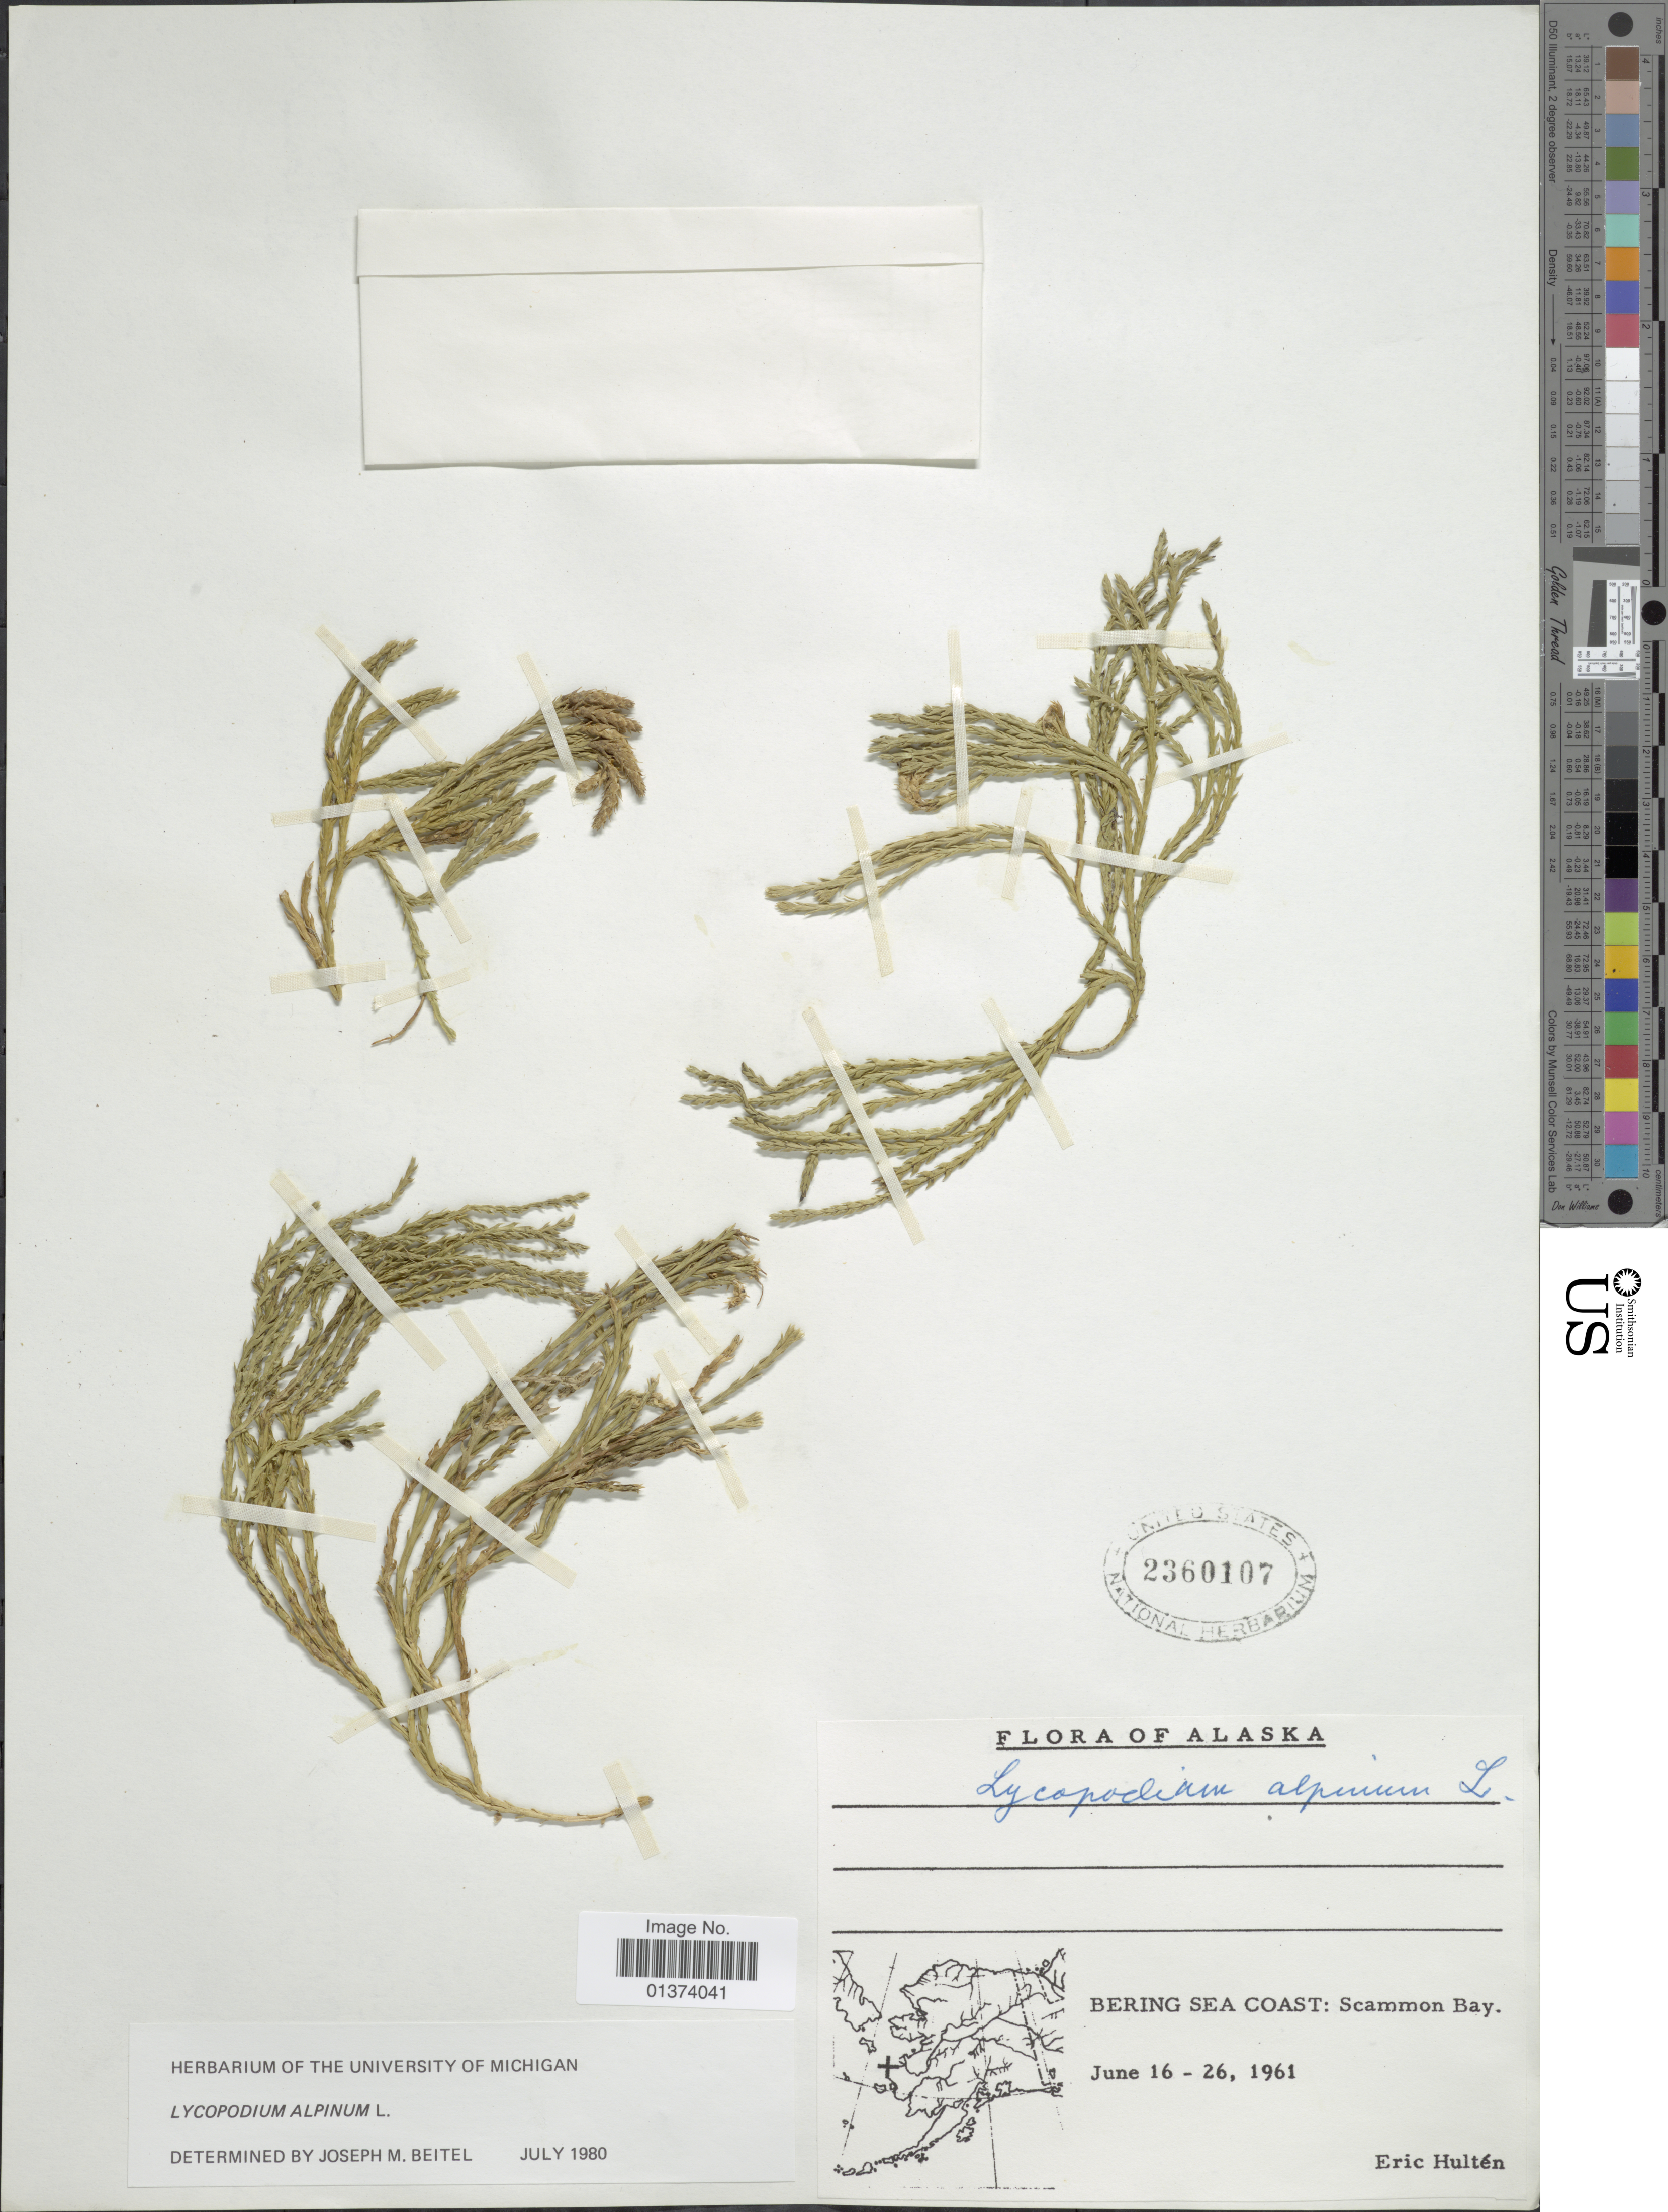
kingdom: Plantae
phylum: Tracheophyta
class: Lycopodiopsida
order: Lycopodiales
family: Lycopodiaceae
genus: Diphasiastrum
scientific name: Diphasiastrum alpinum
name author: (L.) Holub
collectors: E. G. Hultén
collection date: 1961-06-16/1961-06-26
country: United States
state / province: Alaska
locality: Bering Sea Coast: Scammon Bay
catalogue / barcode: US 2360107